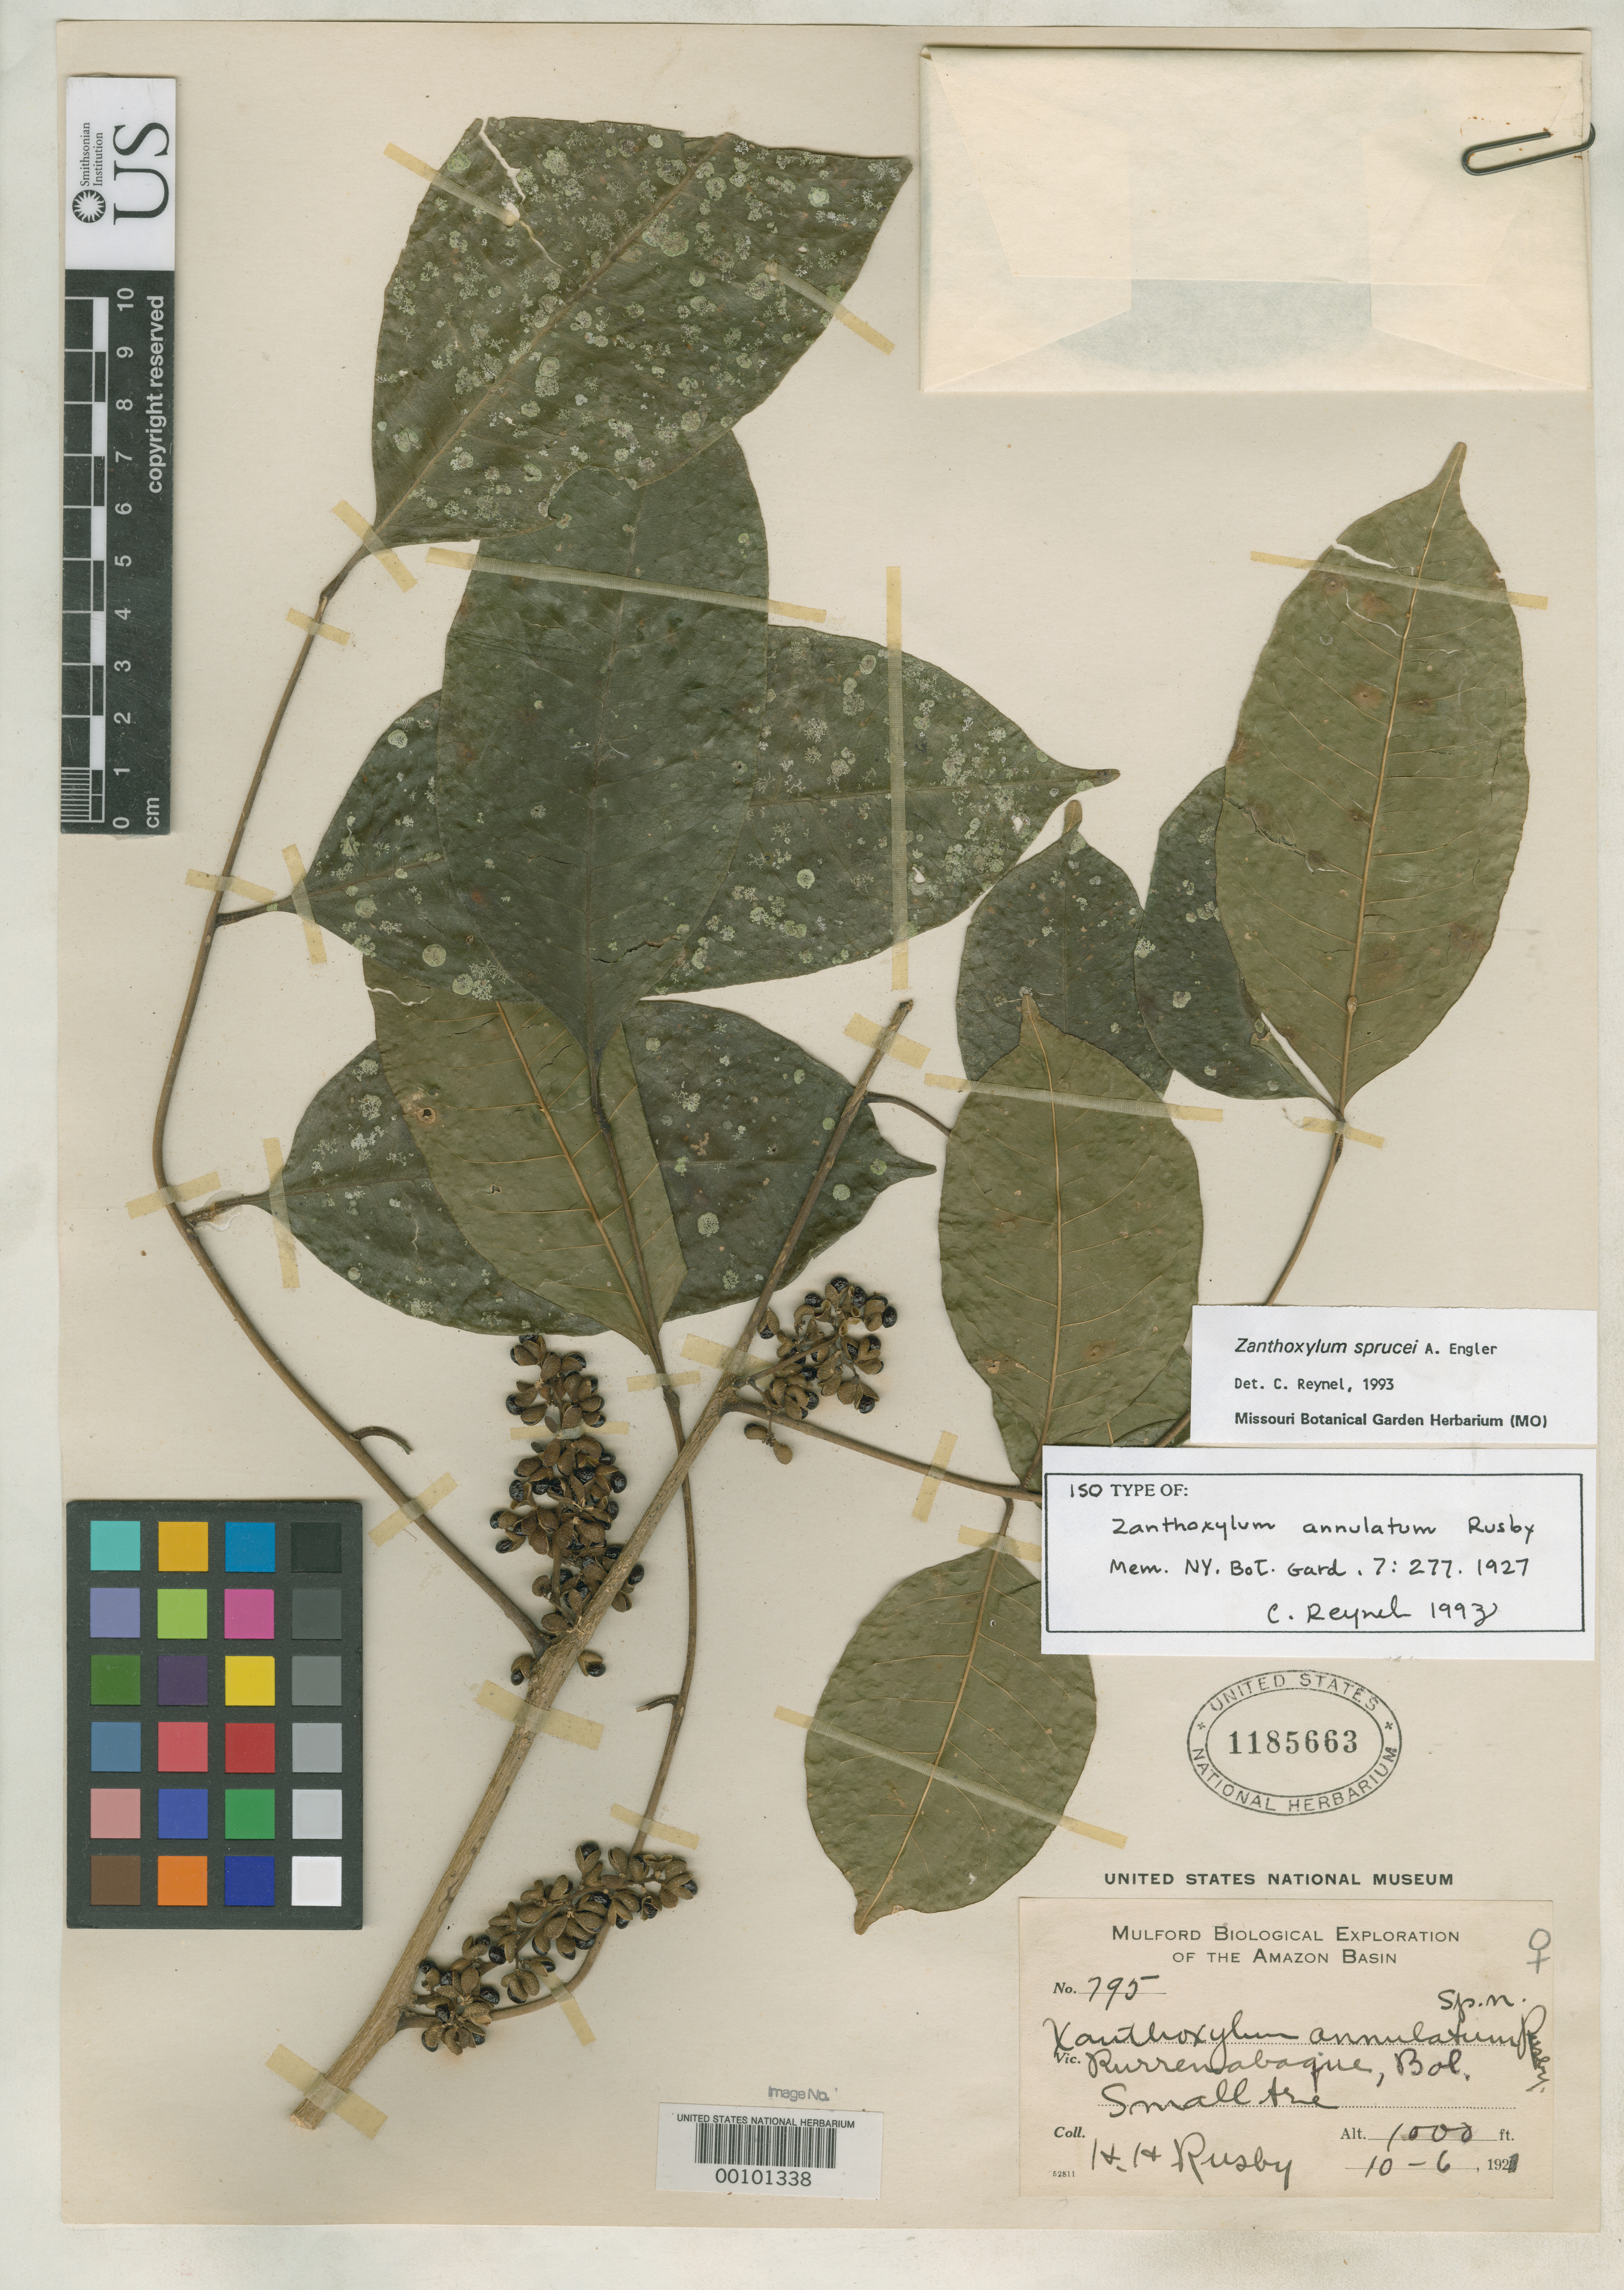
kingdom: Plantae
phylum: Tracheophyta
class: Magnoliopsida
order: Sapindales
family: Rutaceae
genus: Zanthoxylum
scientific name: Zanthoxylum annulatum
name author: Rusby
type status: Isotype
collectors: H. H. Rusby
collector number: Mulford Biol. Exped. 795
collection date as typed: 10-6, 1921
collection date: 1921-10-06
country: Bolivia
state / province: Beni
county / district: José Ballivián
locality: Rurrenabaque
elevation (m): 305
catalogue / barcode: US 1185663